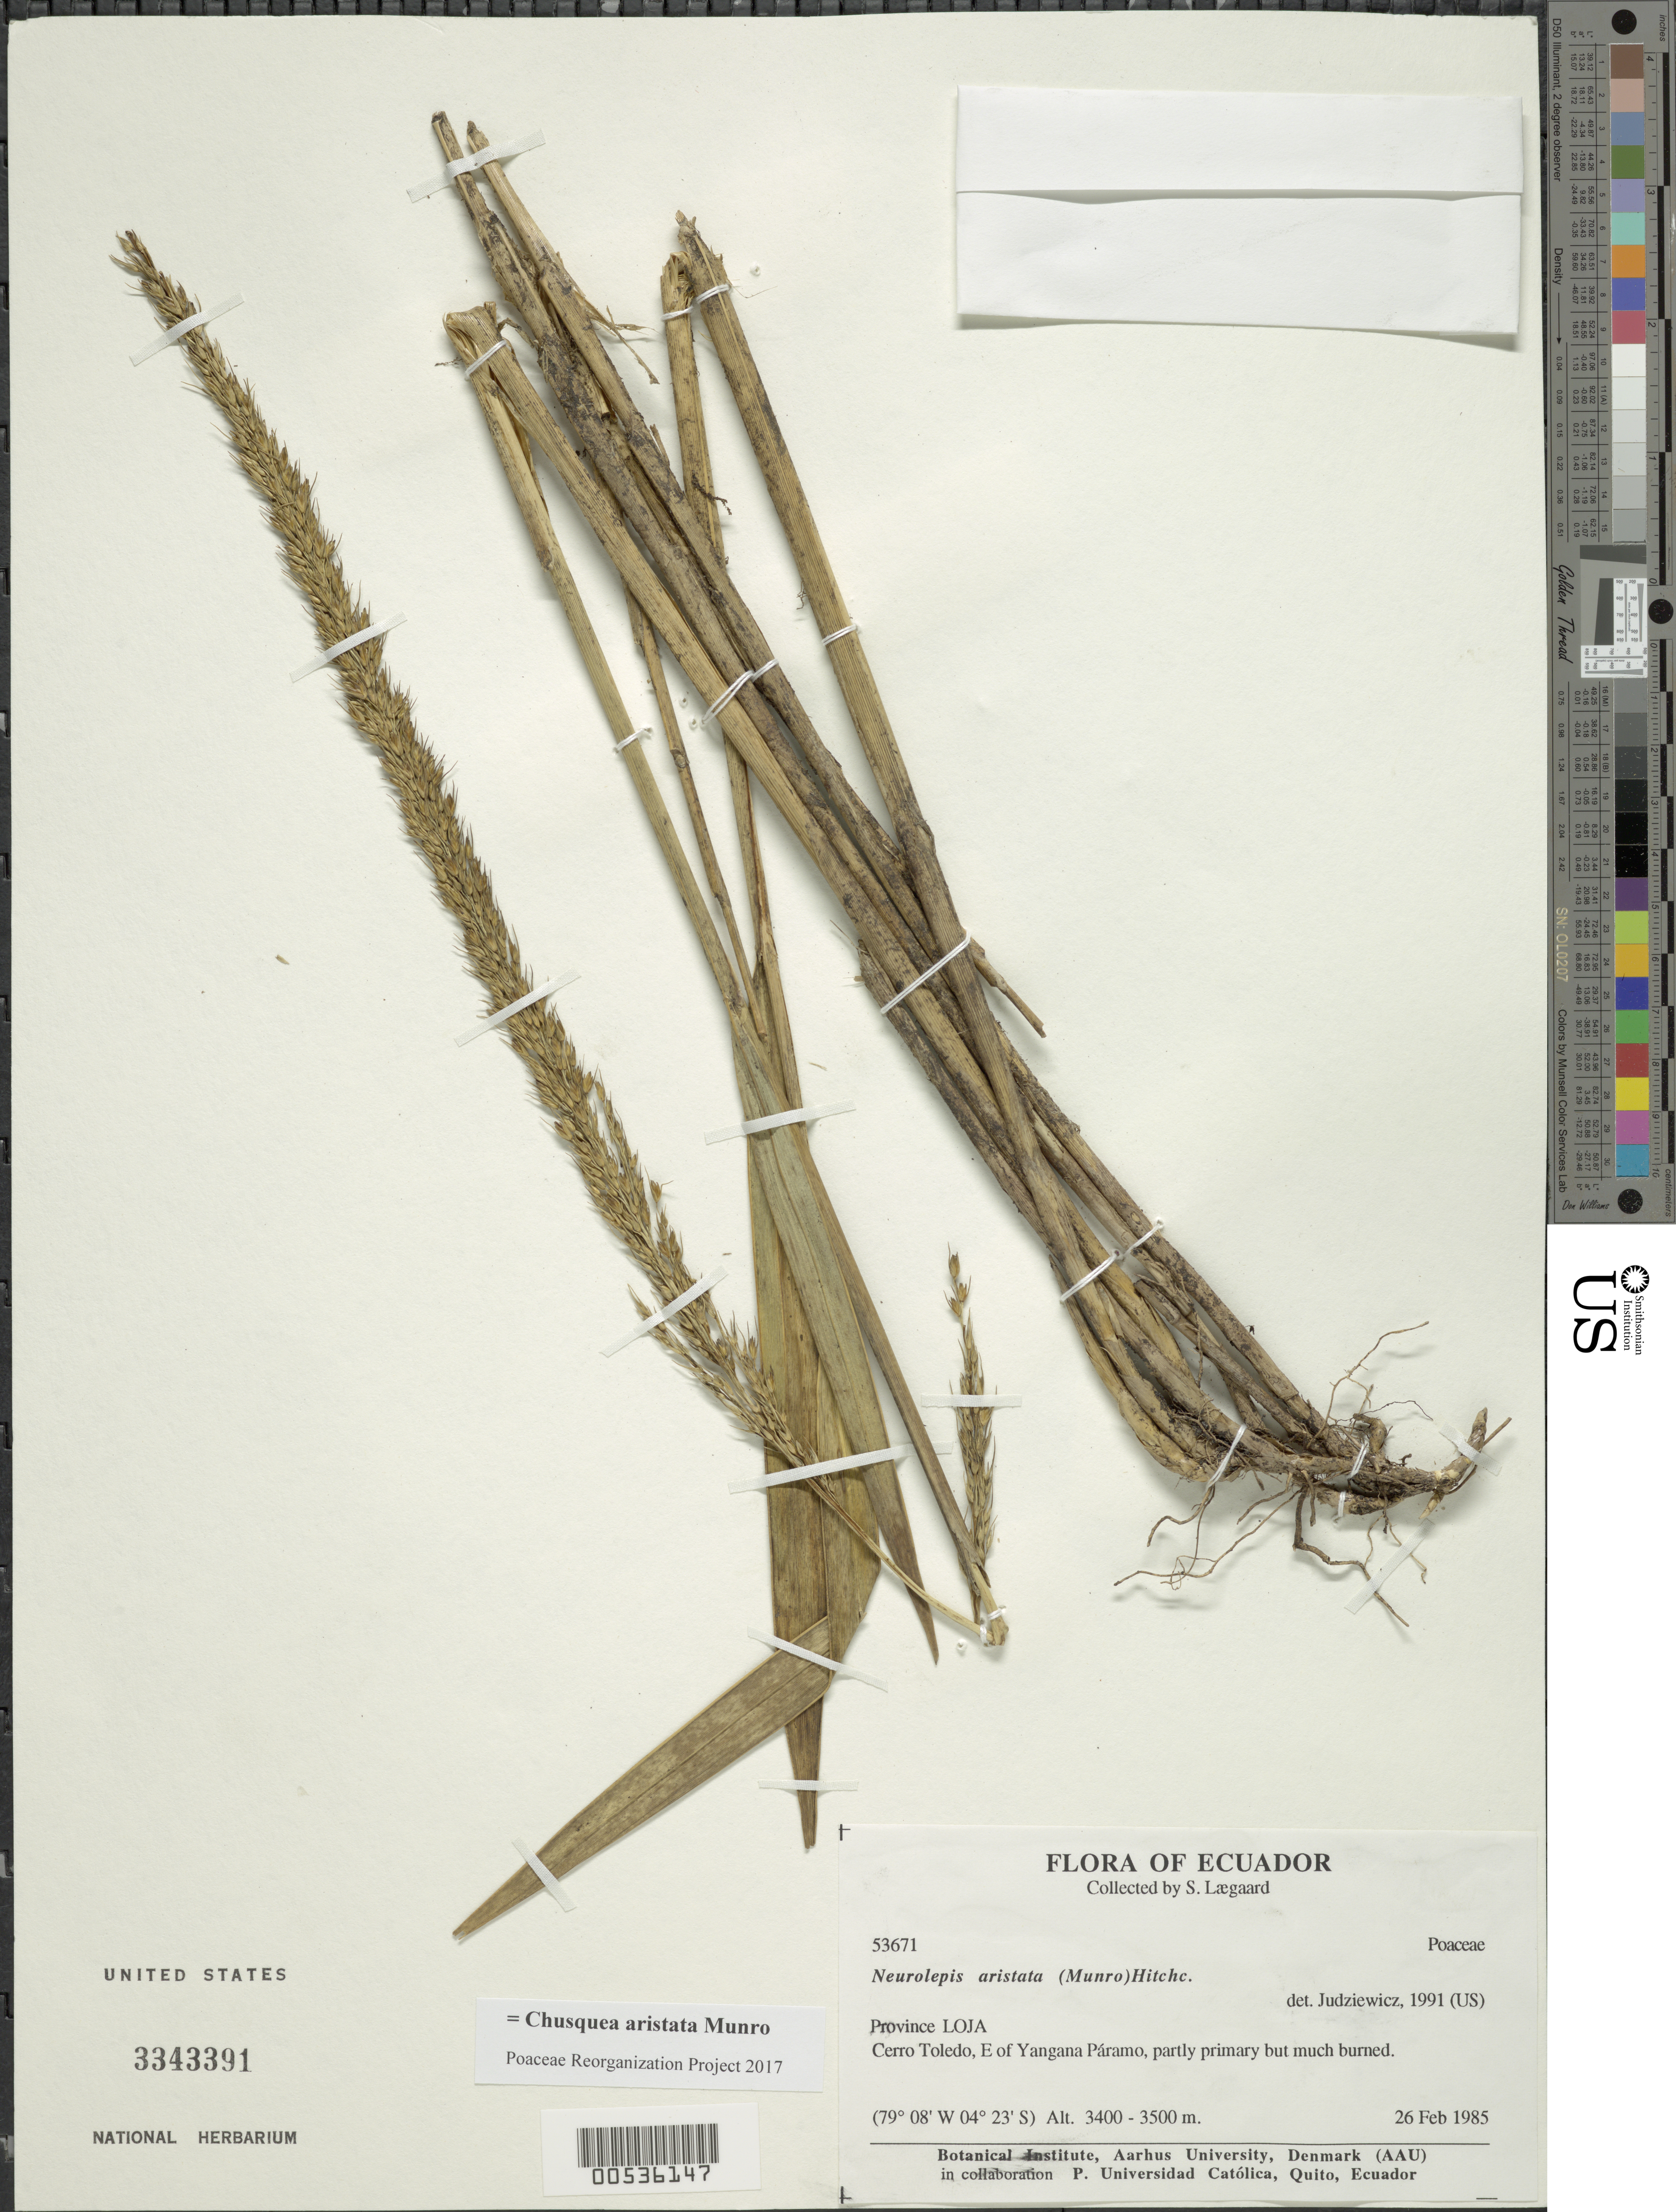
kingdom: Plantae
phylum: Tracheophyta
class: Liliopsida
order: Poales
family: Poaceae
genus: Chusquea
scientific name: Chusquea aristata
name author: Munro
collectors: S. Lægaard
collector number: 53671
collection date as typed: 26 Feb 1985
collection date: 1985-02-26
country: Ecuador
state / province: Loja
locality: Cerro Toledo, E of Yangana Paramo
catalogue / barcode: US 3343391